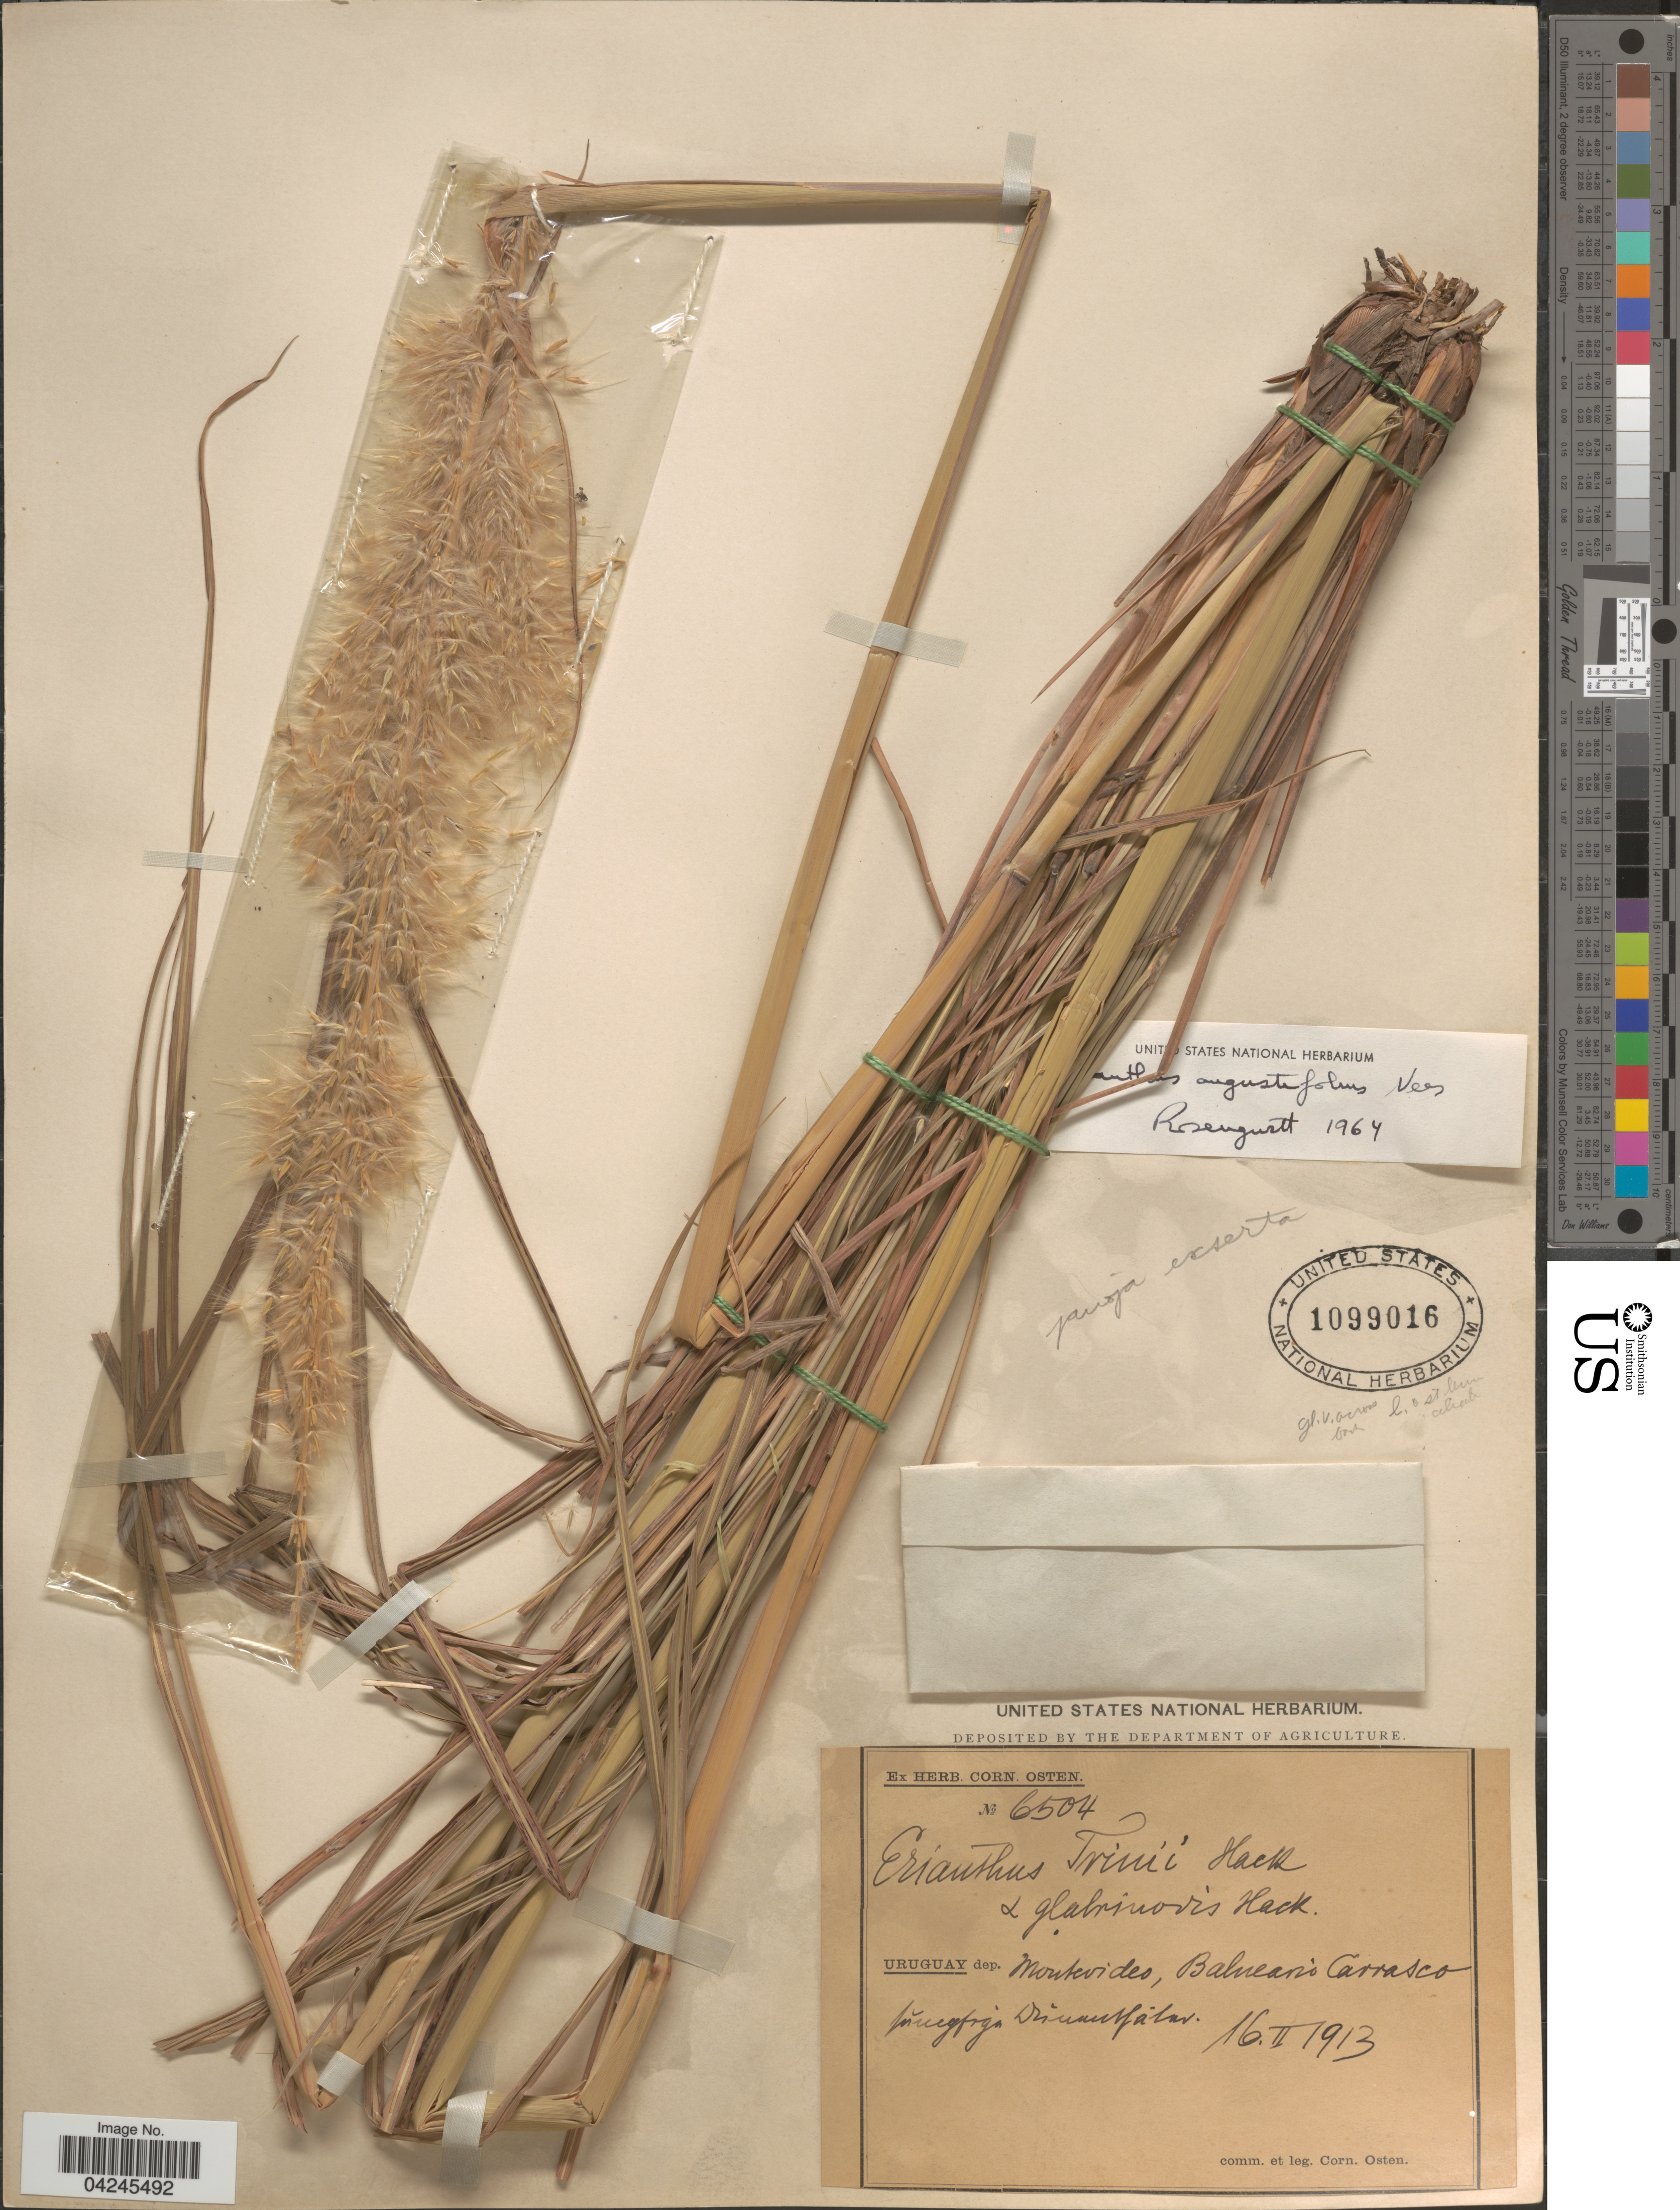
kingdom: Plantae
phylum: Tracheophyta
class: Liliopsida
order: Poales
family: Poaceae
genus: Erianthus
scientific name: Erianthus trinii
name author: Hack.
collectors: C. Osten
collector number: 6504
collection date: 1913-02-16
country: Uruguay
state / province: Montevideo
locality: Dep. Montevideo, Balneario Carrasco [illegible text].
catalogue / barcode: US 1099016